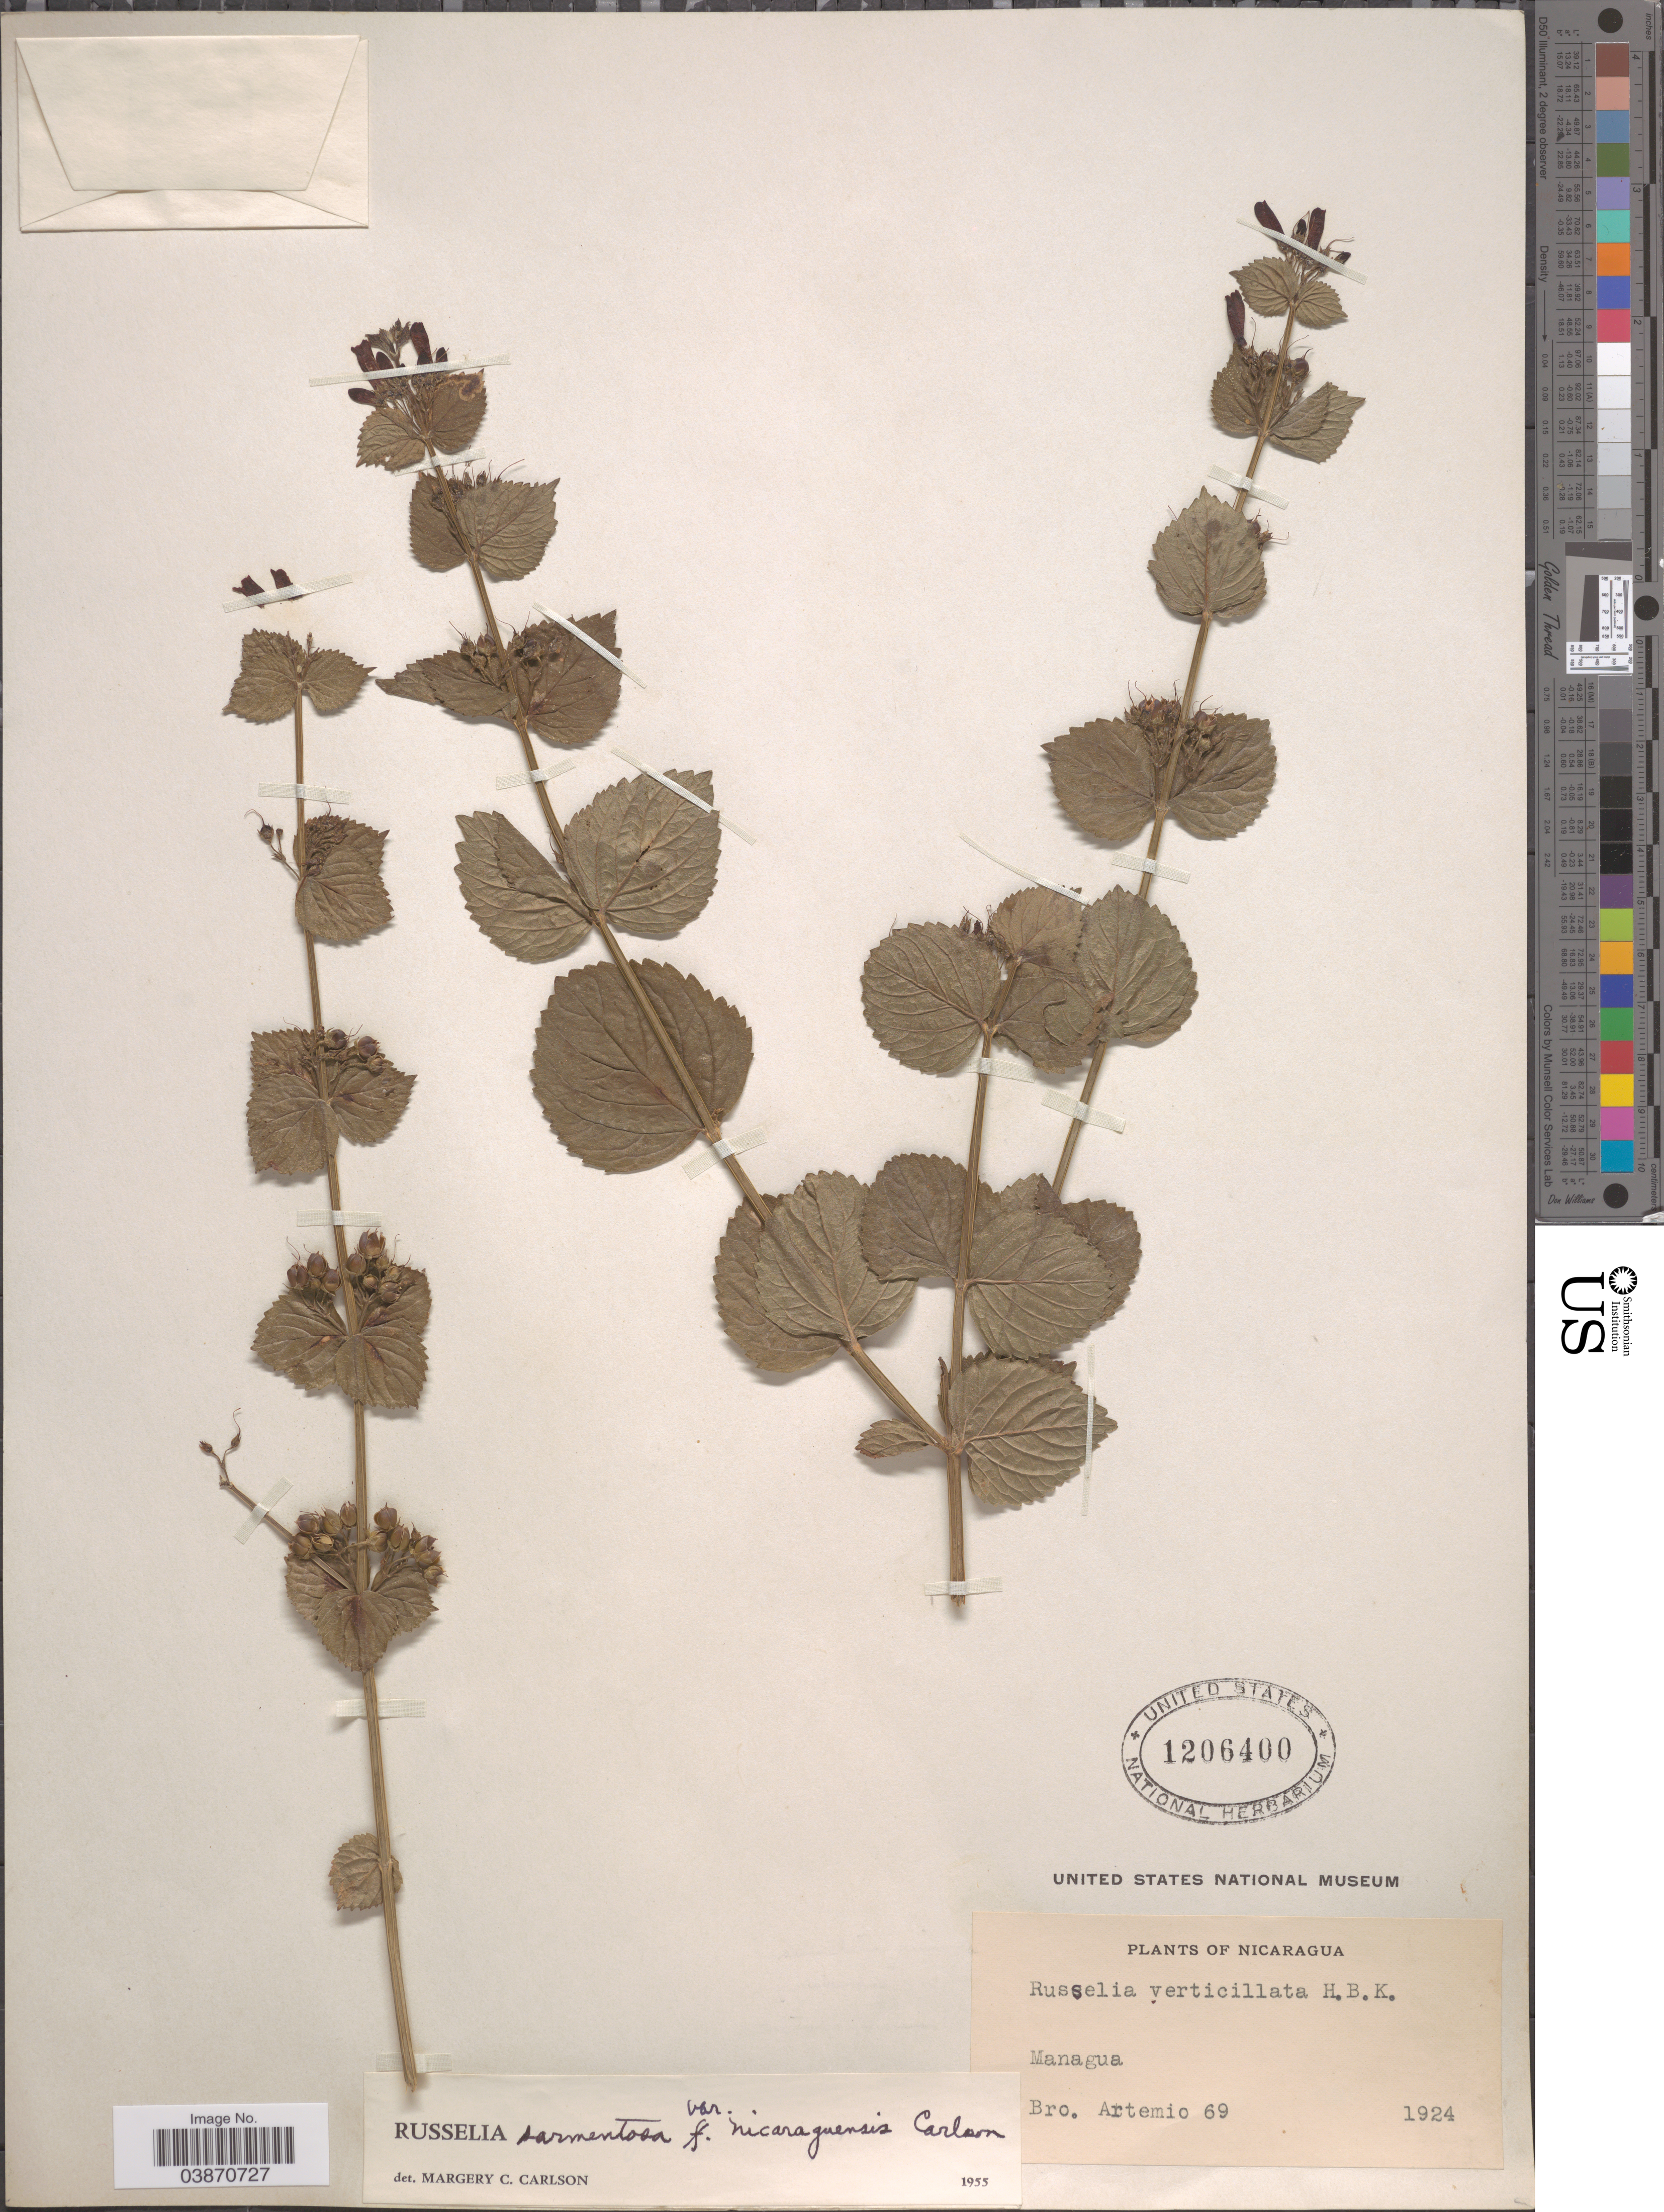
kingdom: Plantae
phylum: Tracheophyta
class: Magnoliopsida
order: Lamiales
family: Plantaginaceae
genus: Russelia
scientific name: Russelia sarmentosa var. nicaraguensis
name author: Carlson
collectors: B. Rene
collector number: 69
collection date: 1924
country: Nicaragua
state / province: Managua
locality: Managua.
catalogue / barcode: US 1206400